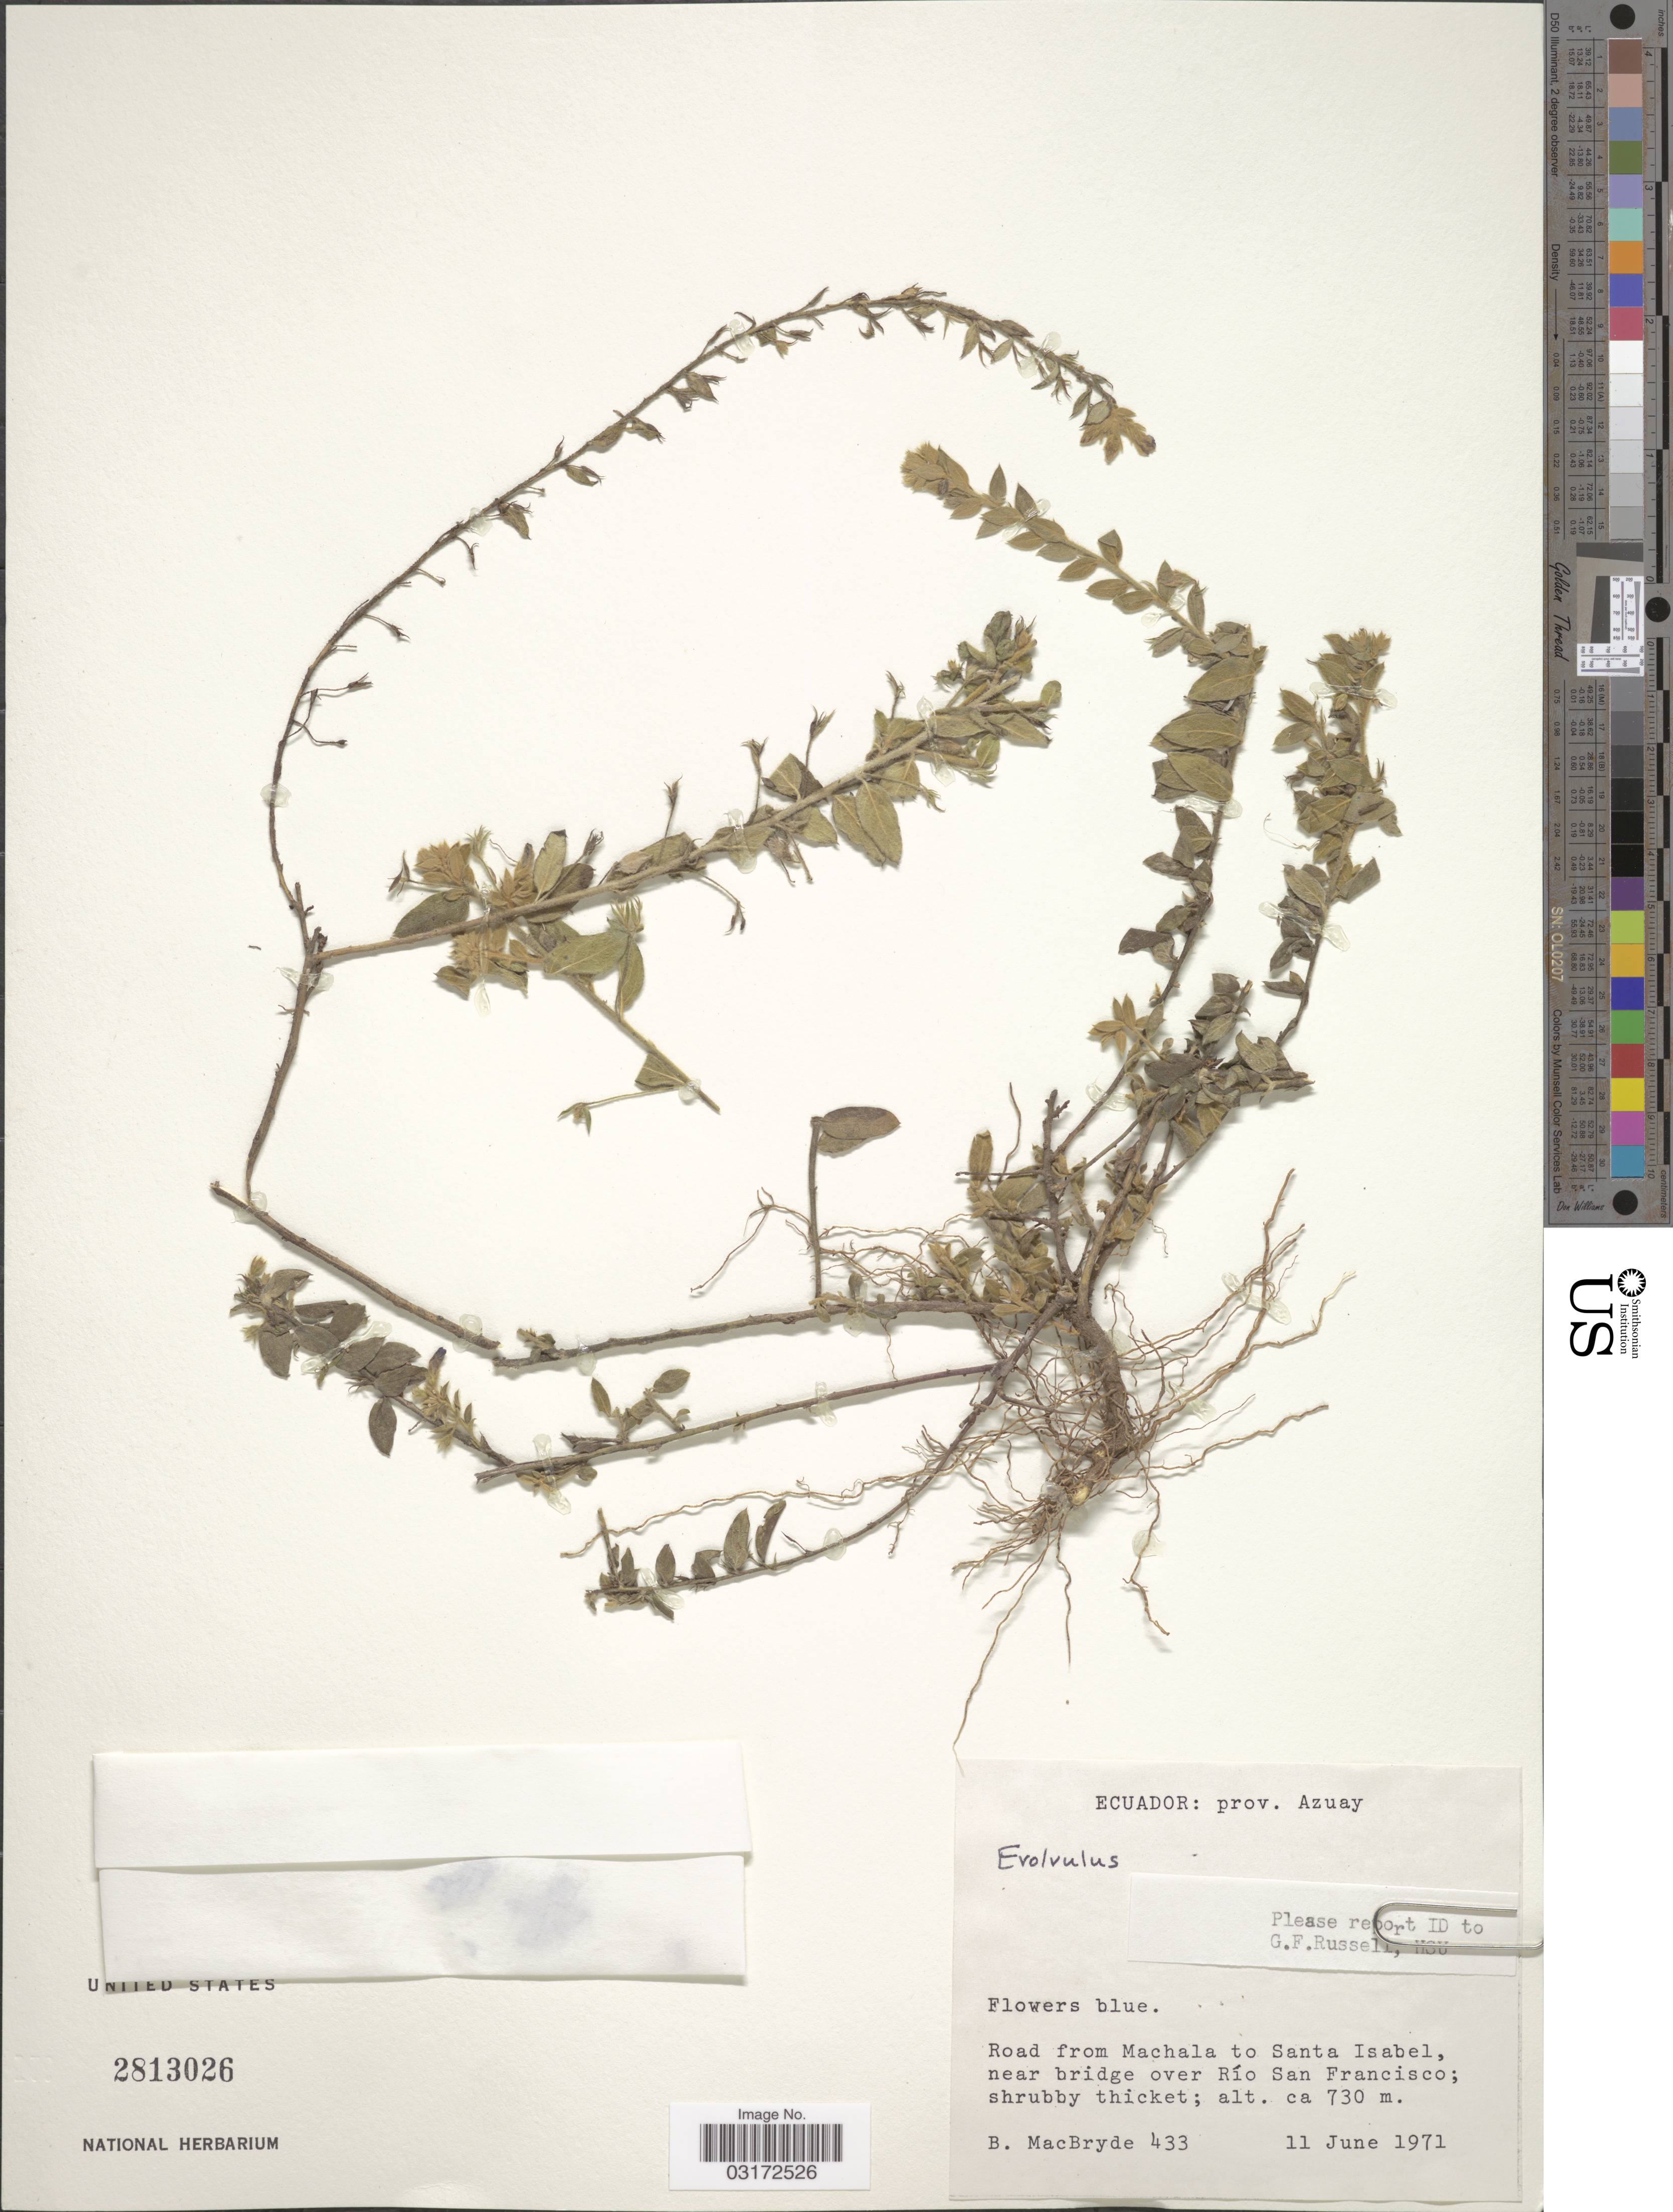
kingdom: Plantae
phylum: Tracheophyta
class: Magnoliopsida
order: Solanales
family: Convolvulaceae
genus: Evolvulus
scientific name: Evolvulus sp.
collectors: B. MacBryde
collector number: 433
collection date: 1971-06-11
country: Ecuador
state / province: Azuay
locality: Road from Machala to Santa Isabel, near bridge over Río San Francisco.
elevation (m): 730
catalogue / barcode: US 2813026